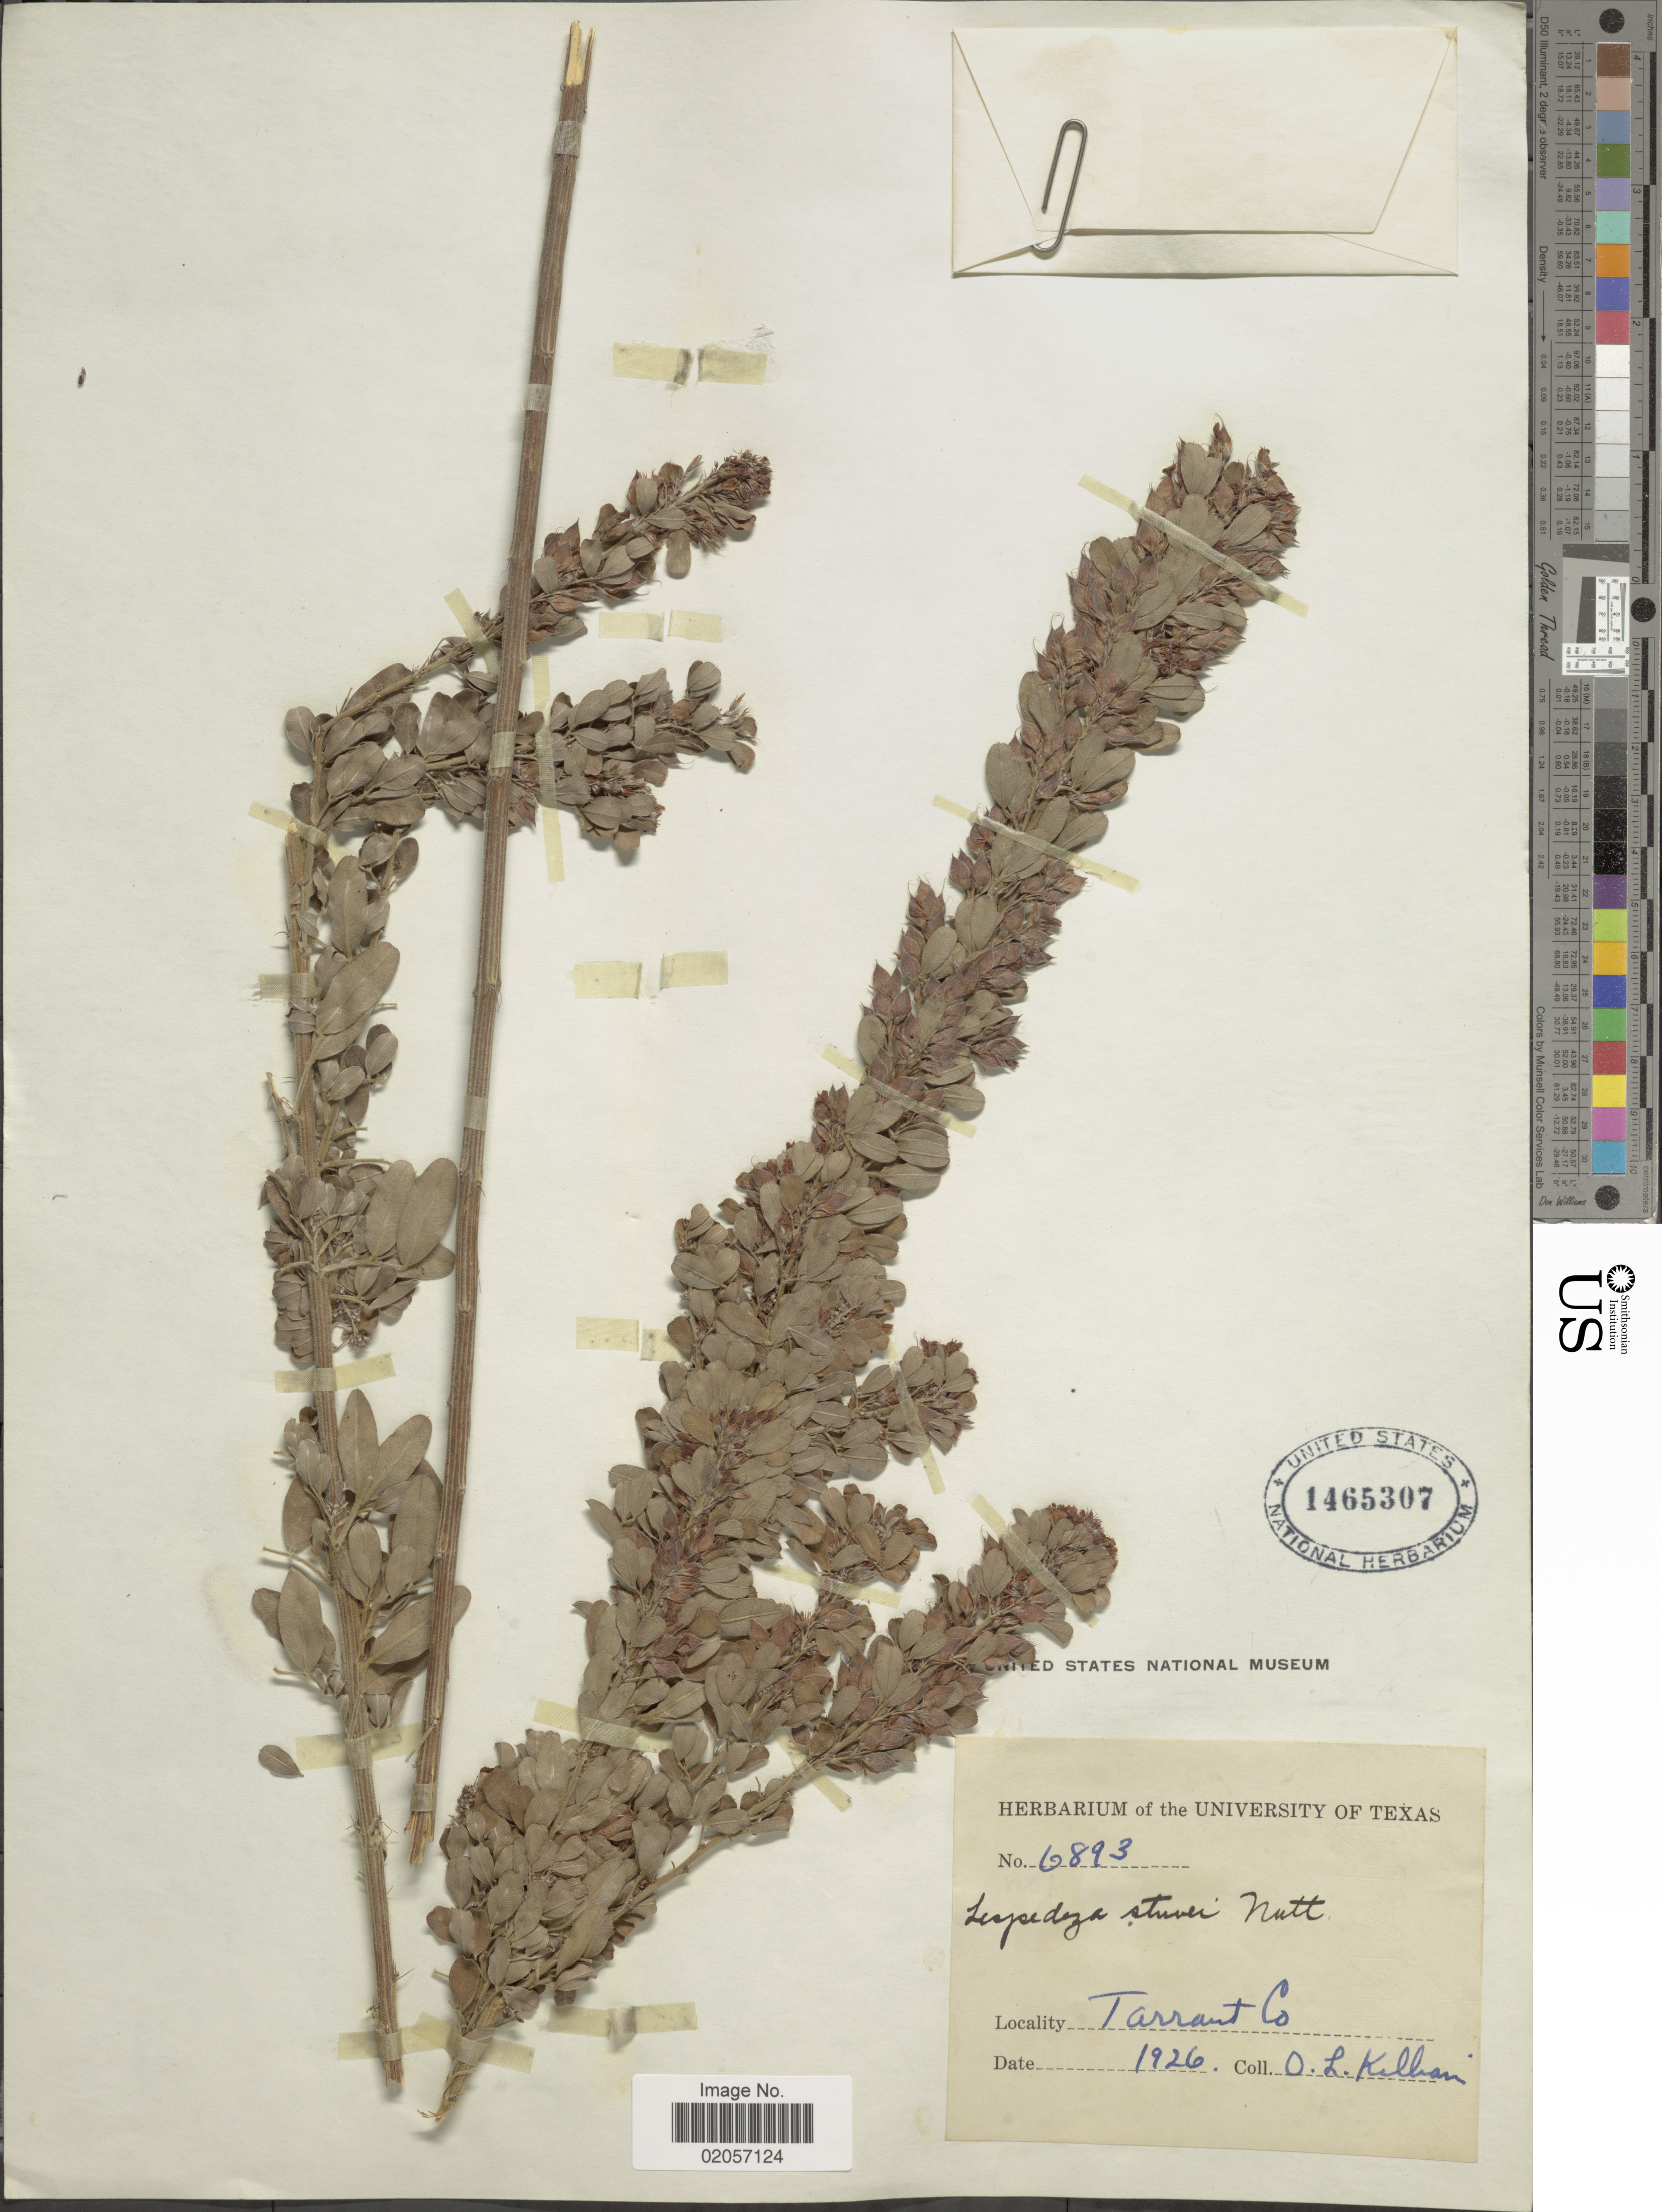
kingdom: Plantae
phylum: Tracheophyta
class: Magnoliopsida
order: Fabales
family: Fabaceae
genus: Lespedeza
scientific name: Lespedeza stuevei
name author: Nutt.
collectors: O. Killian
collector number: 6893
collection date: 1926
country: United States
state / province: Texas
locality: Tarrant Co.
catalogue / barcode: US 1465307